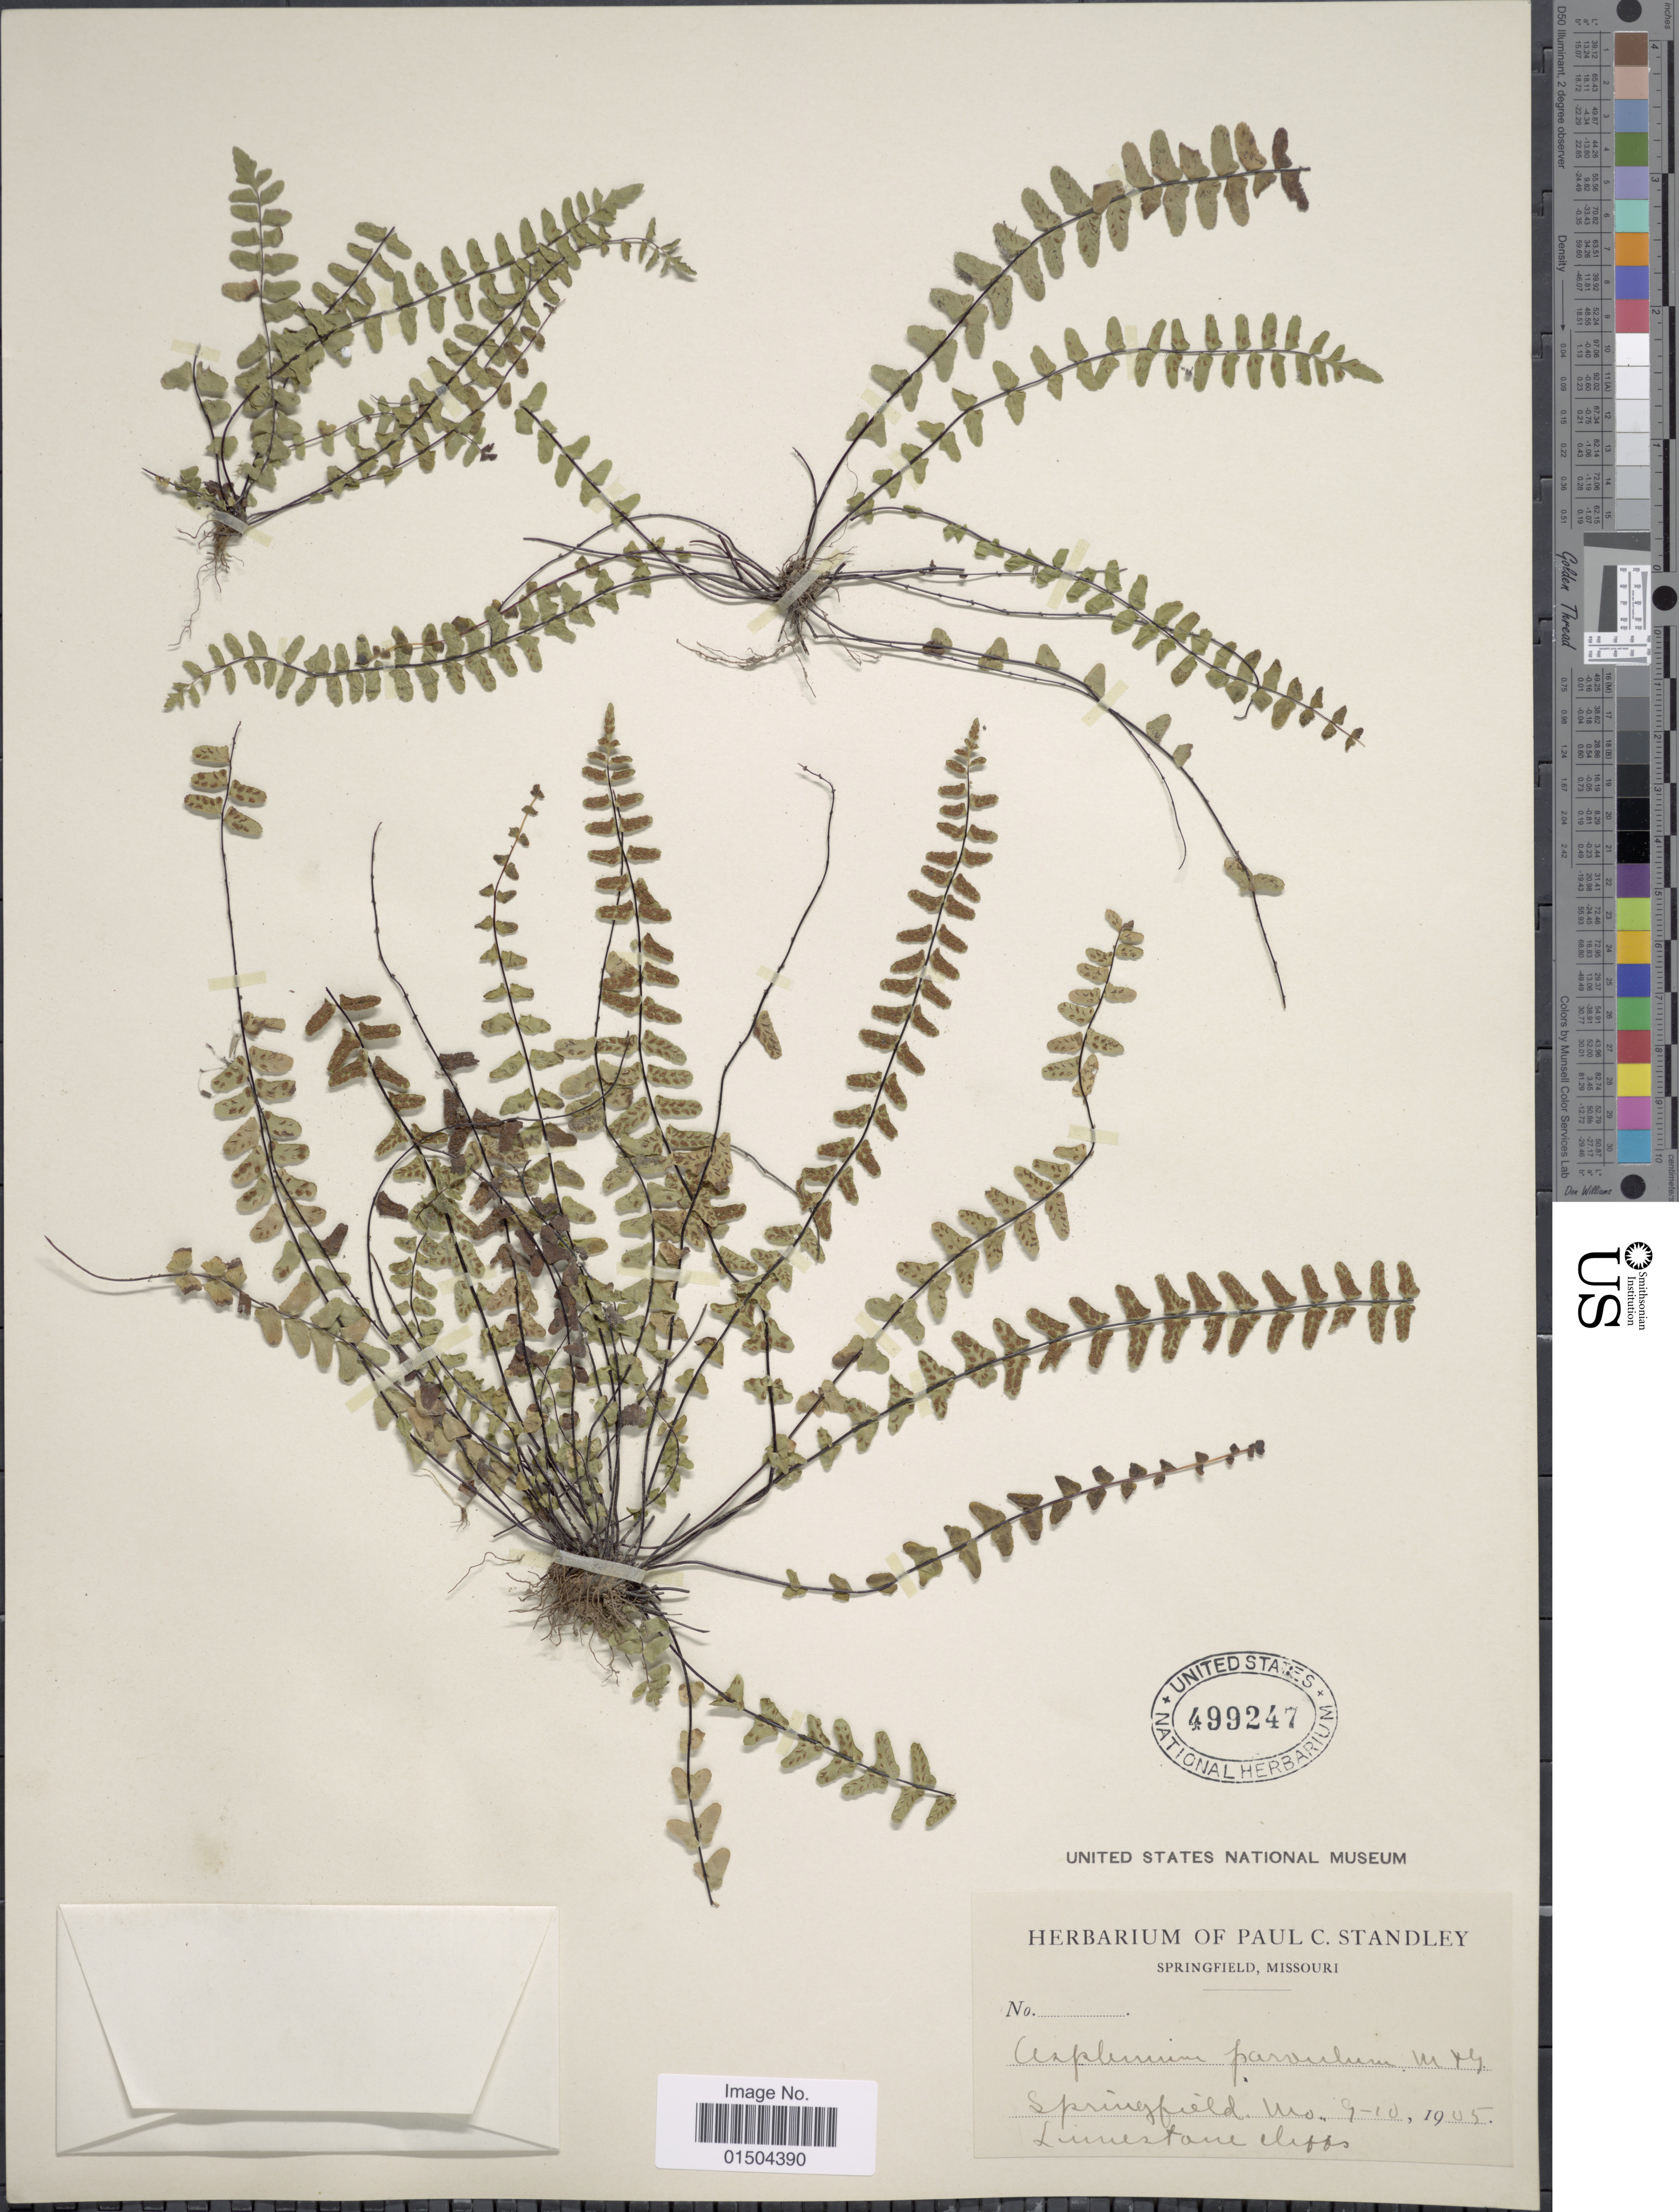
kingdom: Plantae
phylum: Tracheophyta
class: Polypodiopsida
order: Polypodiales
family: Aspleniaceae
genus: Asplenium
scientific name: Asplenium resiliens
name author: Kunze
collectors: ex herb. Paul C. Standley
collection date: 1905-09-10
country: United States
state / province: Missouri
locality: Springfield.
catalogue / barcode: US 499247